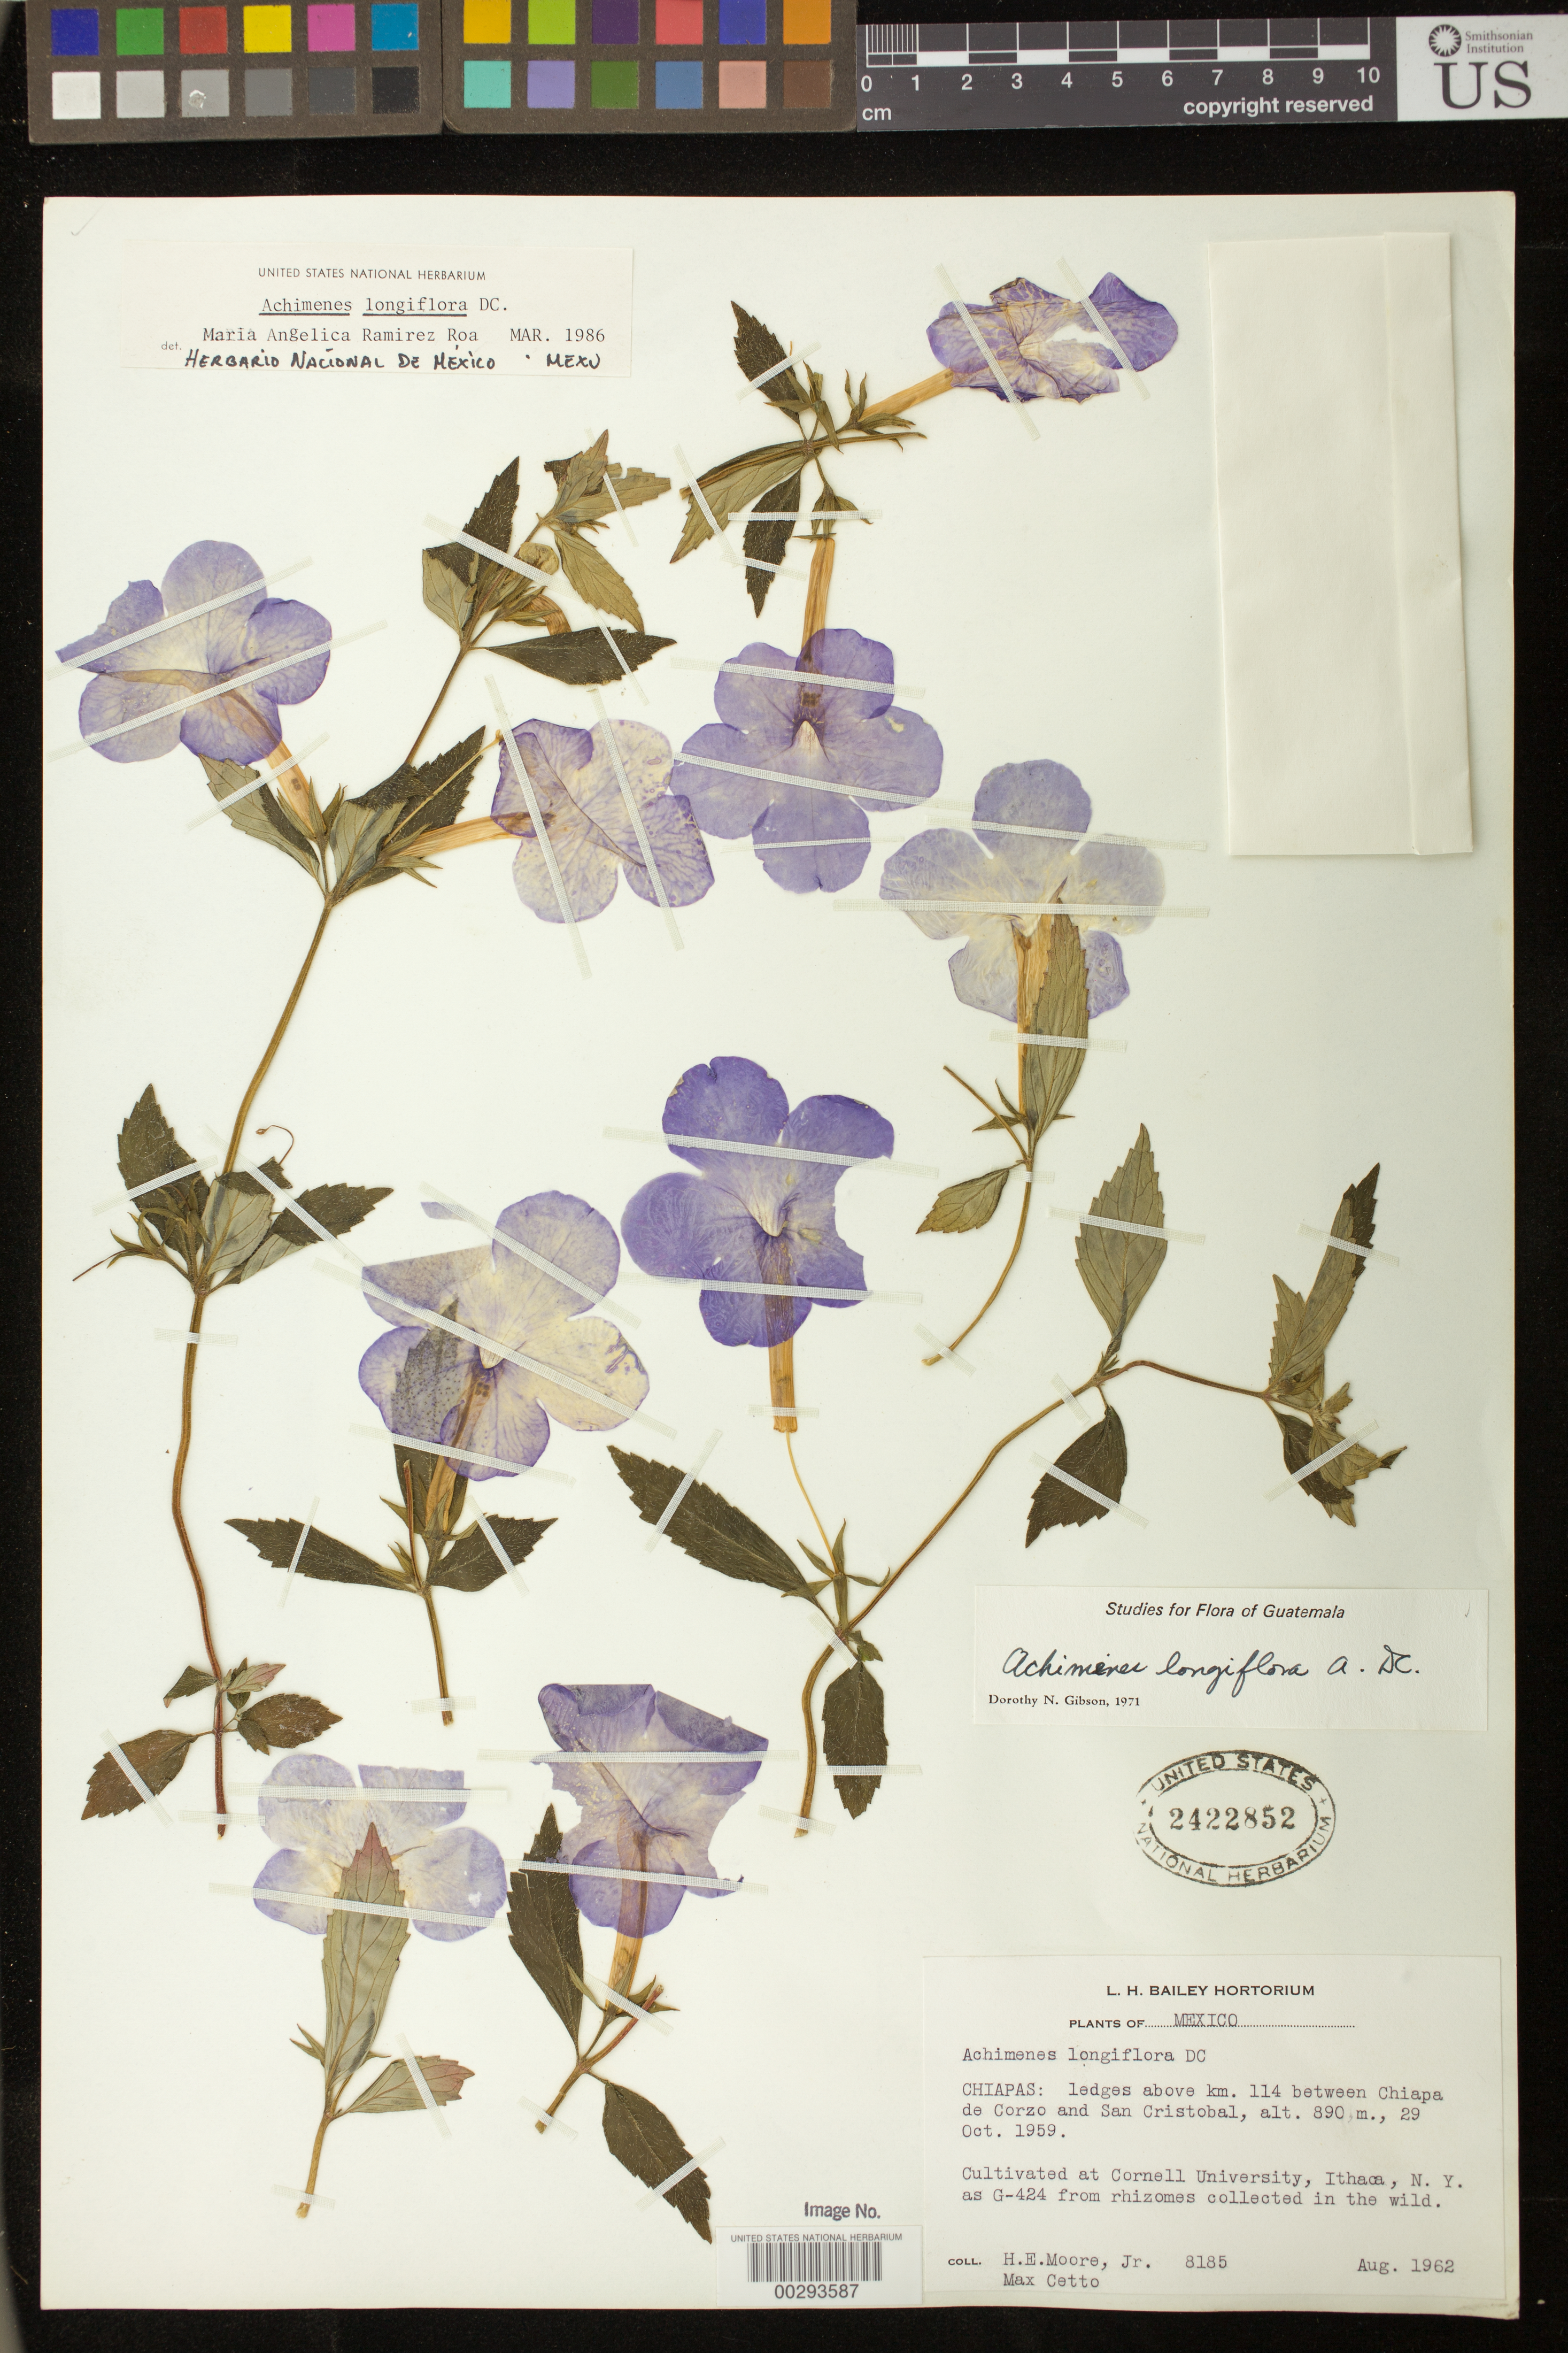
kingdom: Plantae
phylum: Tracheophyta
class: Magnoliopsida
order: Lamiales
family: Gesneriaceae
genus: Achimenes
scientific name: Achimenes longiflora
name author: DC.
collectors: H. E. Moore & M. Cetto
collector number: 8185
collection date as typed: Aug 1962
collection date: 1962-08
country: Mexico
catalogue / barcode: US 2422852